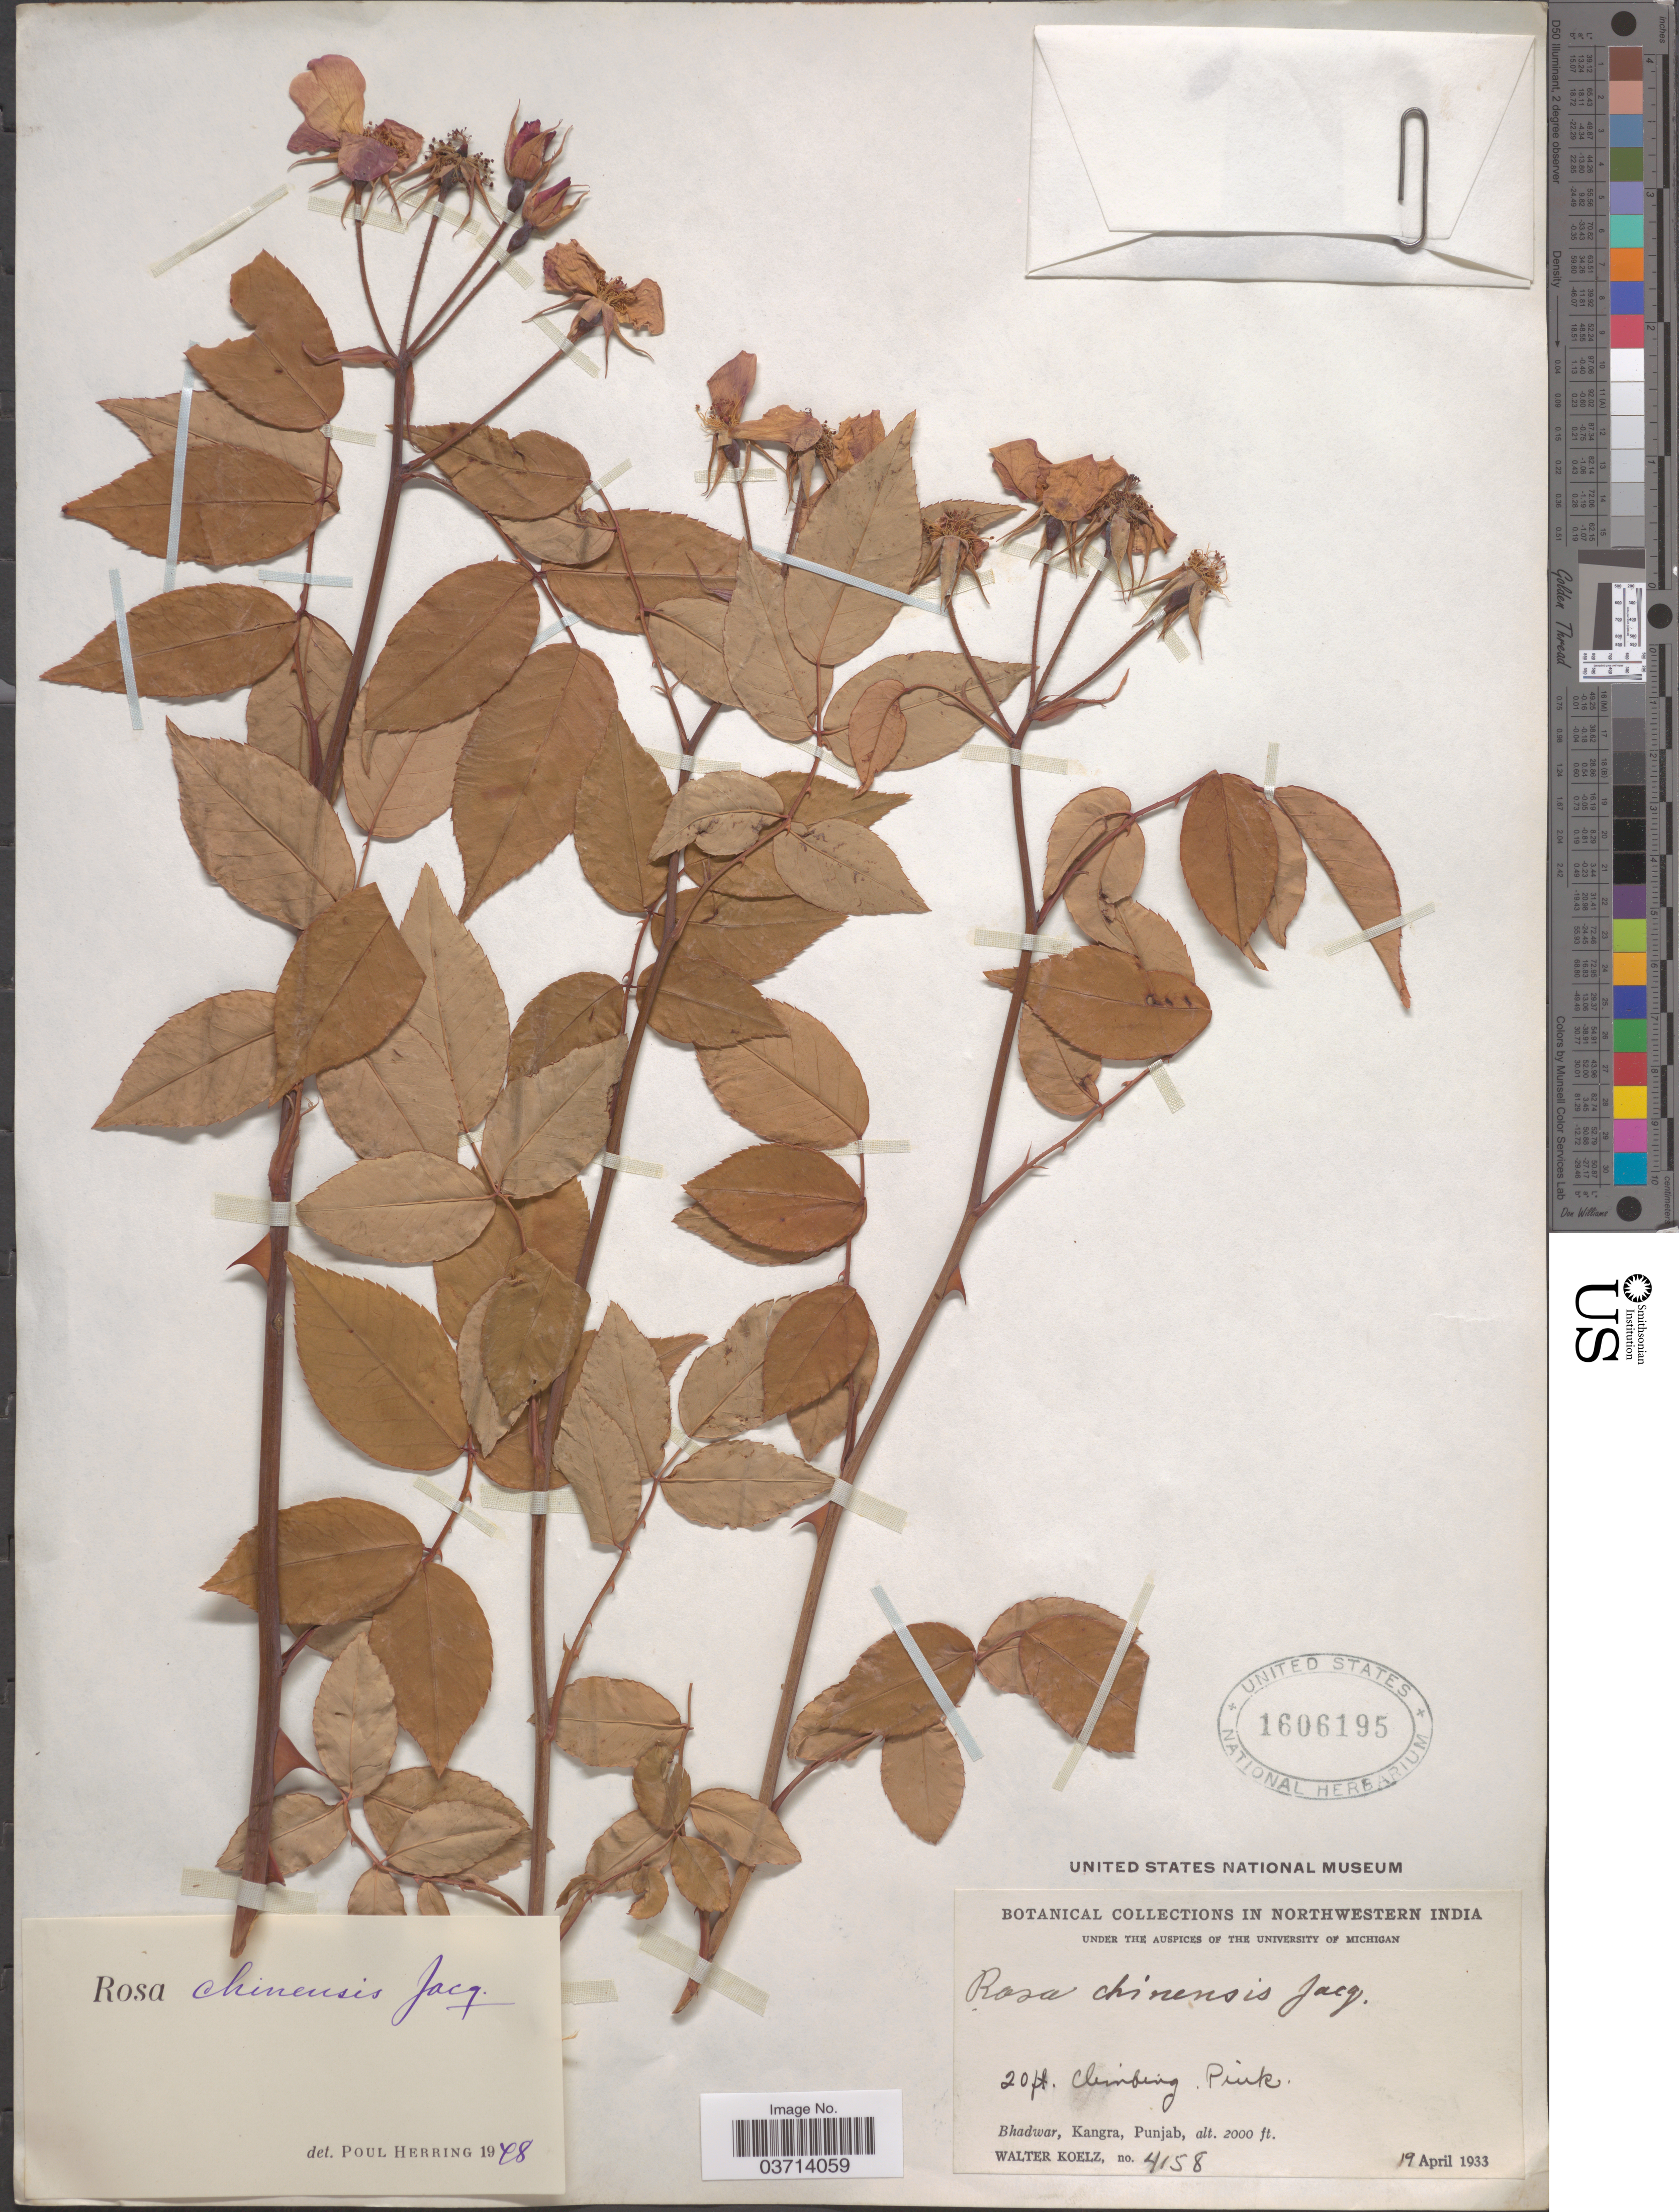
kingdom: Plantae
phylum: Tracheophyta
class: Magnoliopsida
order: Rosales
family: Rosaceae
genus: Rosa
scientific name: Rosa chinensis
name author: Jacq.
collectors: W. N. Koelz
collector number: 4158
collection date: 1933-04-19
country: India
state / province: Punjab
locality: Northwestern India. Bhadwar, Kangra, Punjab.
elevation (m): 610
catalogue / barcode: US 1606195